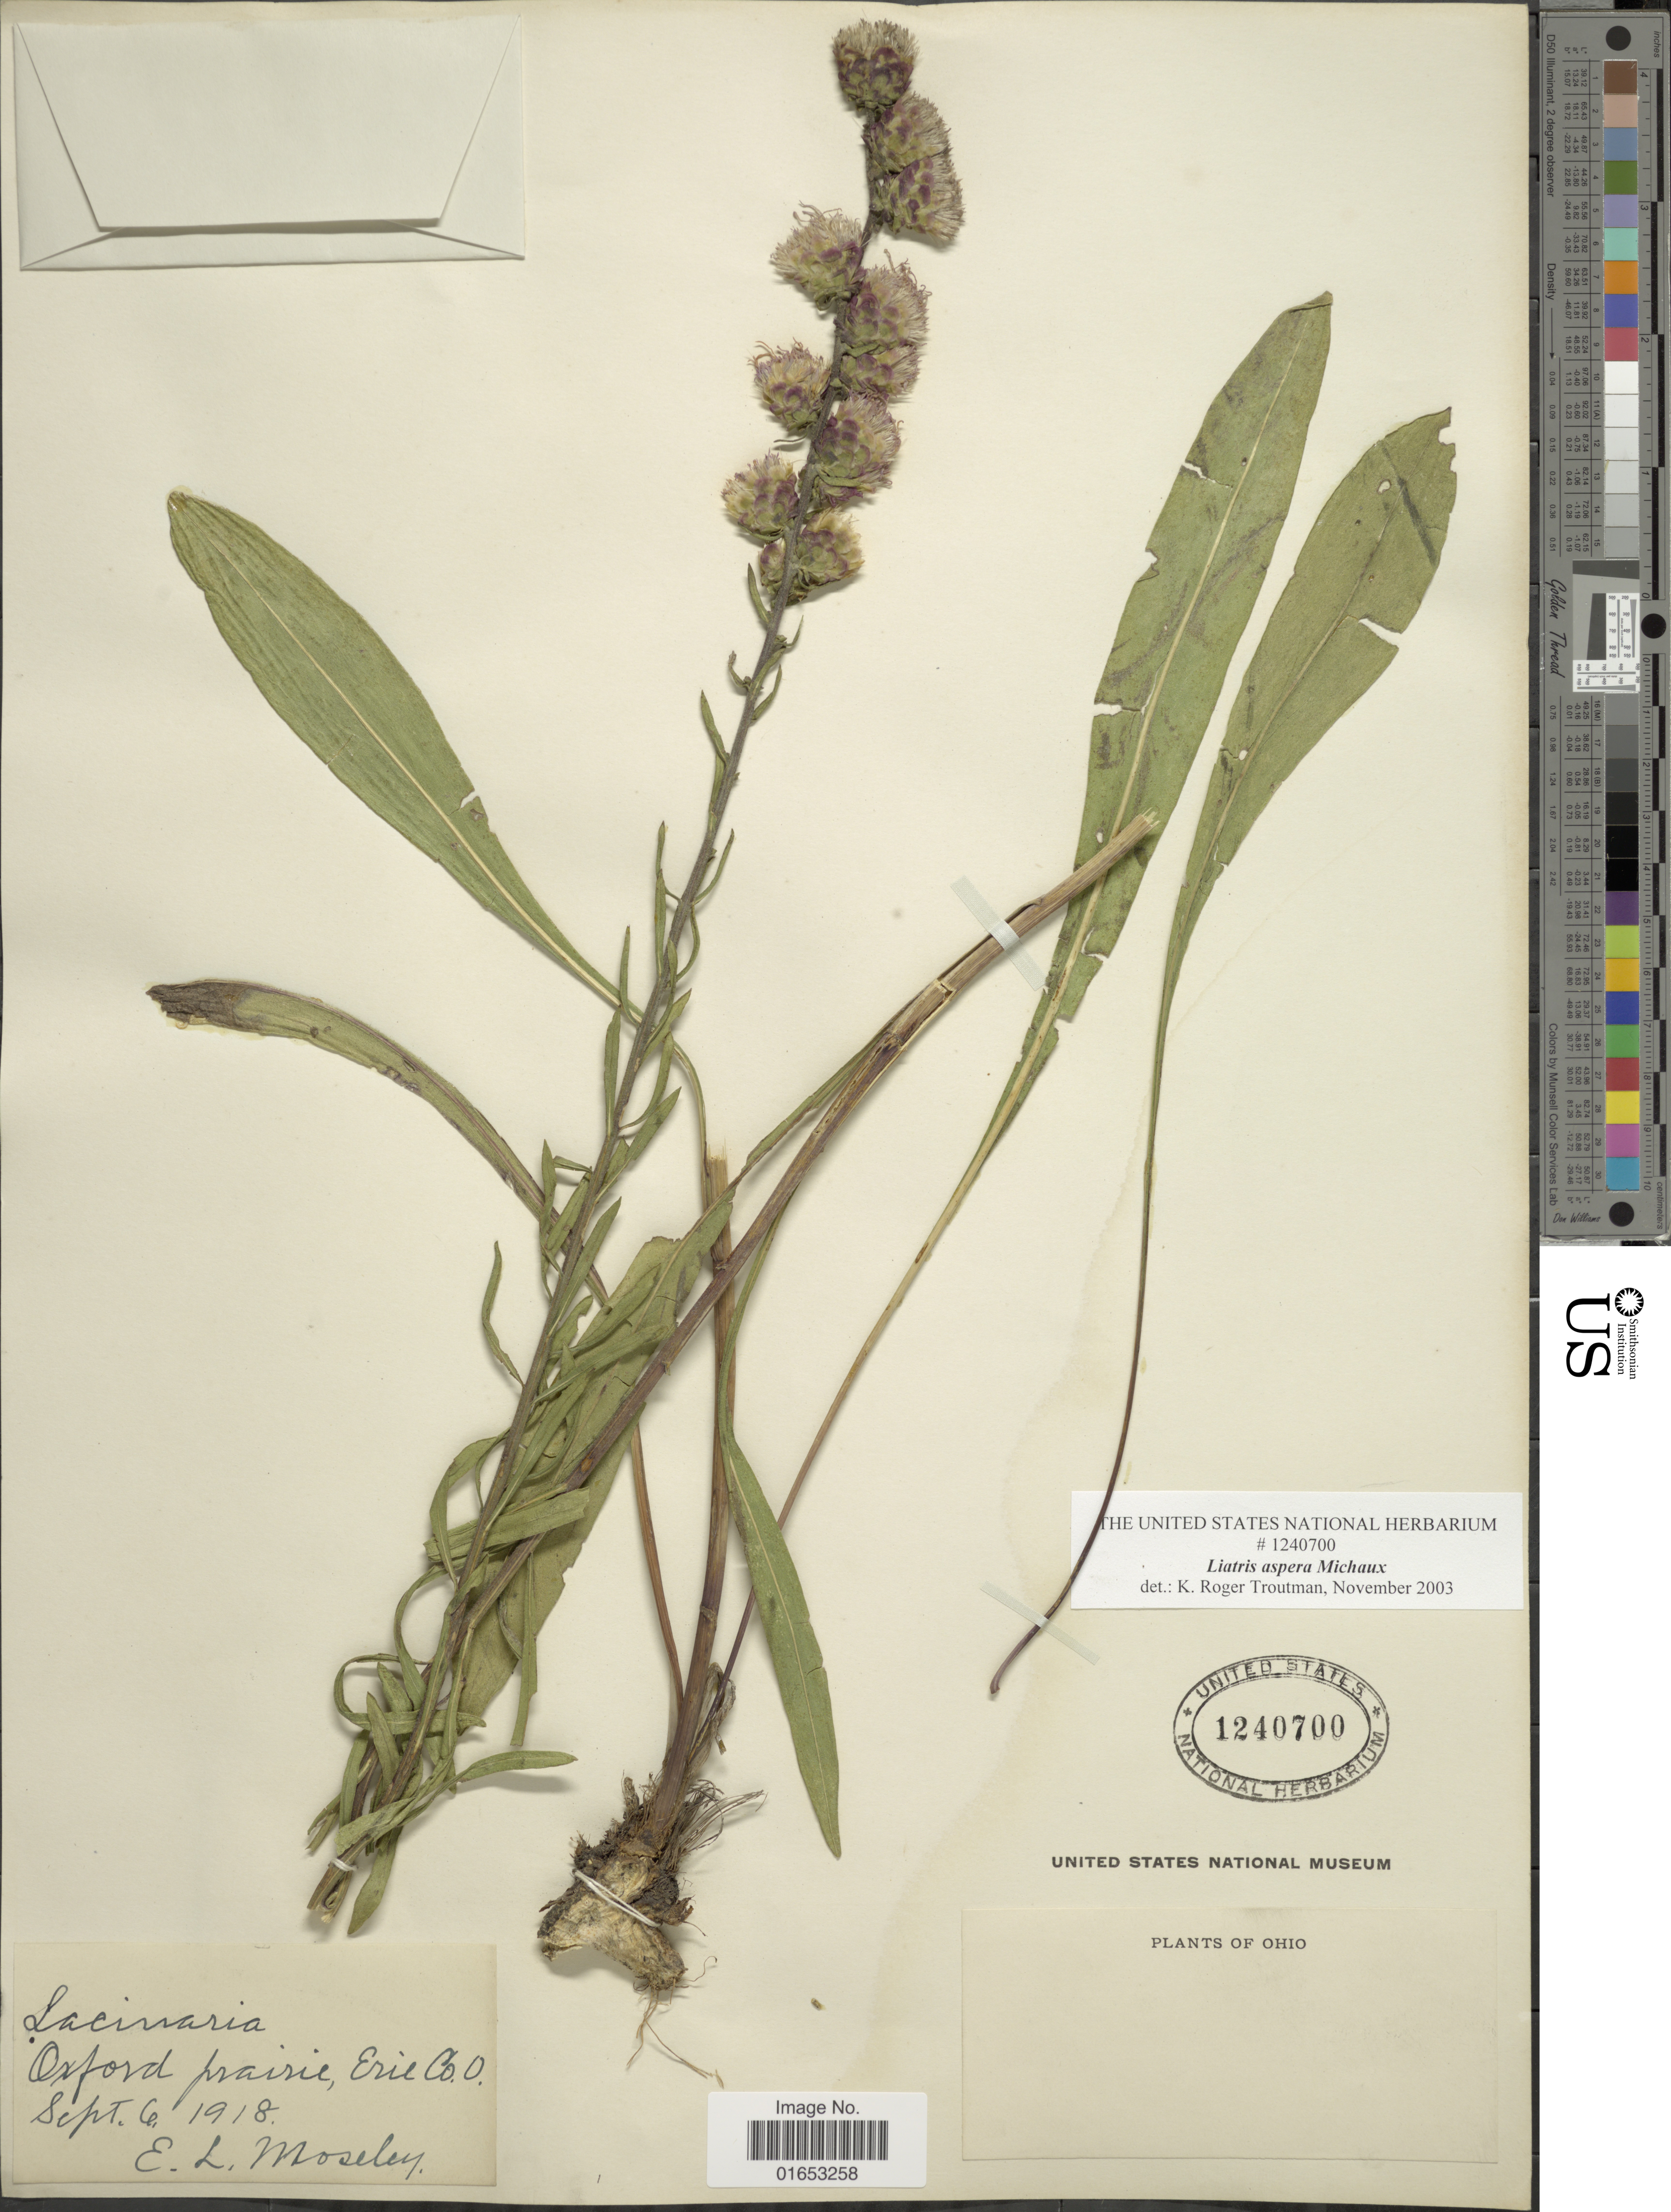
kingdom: Plantae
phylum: Tracheophyta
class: Magnoliopsida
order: Asterales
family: Asteraceae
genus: Liatris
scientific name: Liatris aspera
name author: Michx.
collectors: E. Moseley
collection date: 1918-09-06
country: United States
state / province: Ohio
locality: Oxford prairie, Erie Co., O.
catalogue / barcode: US 1240700